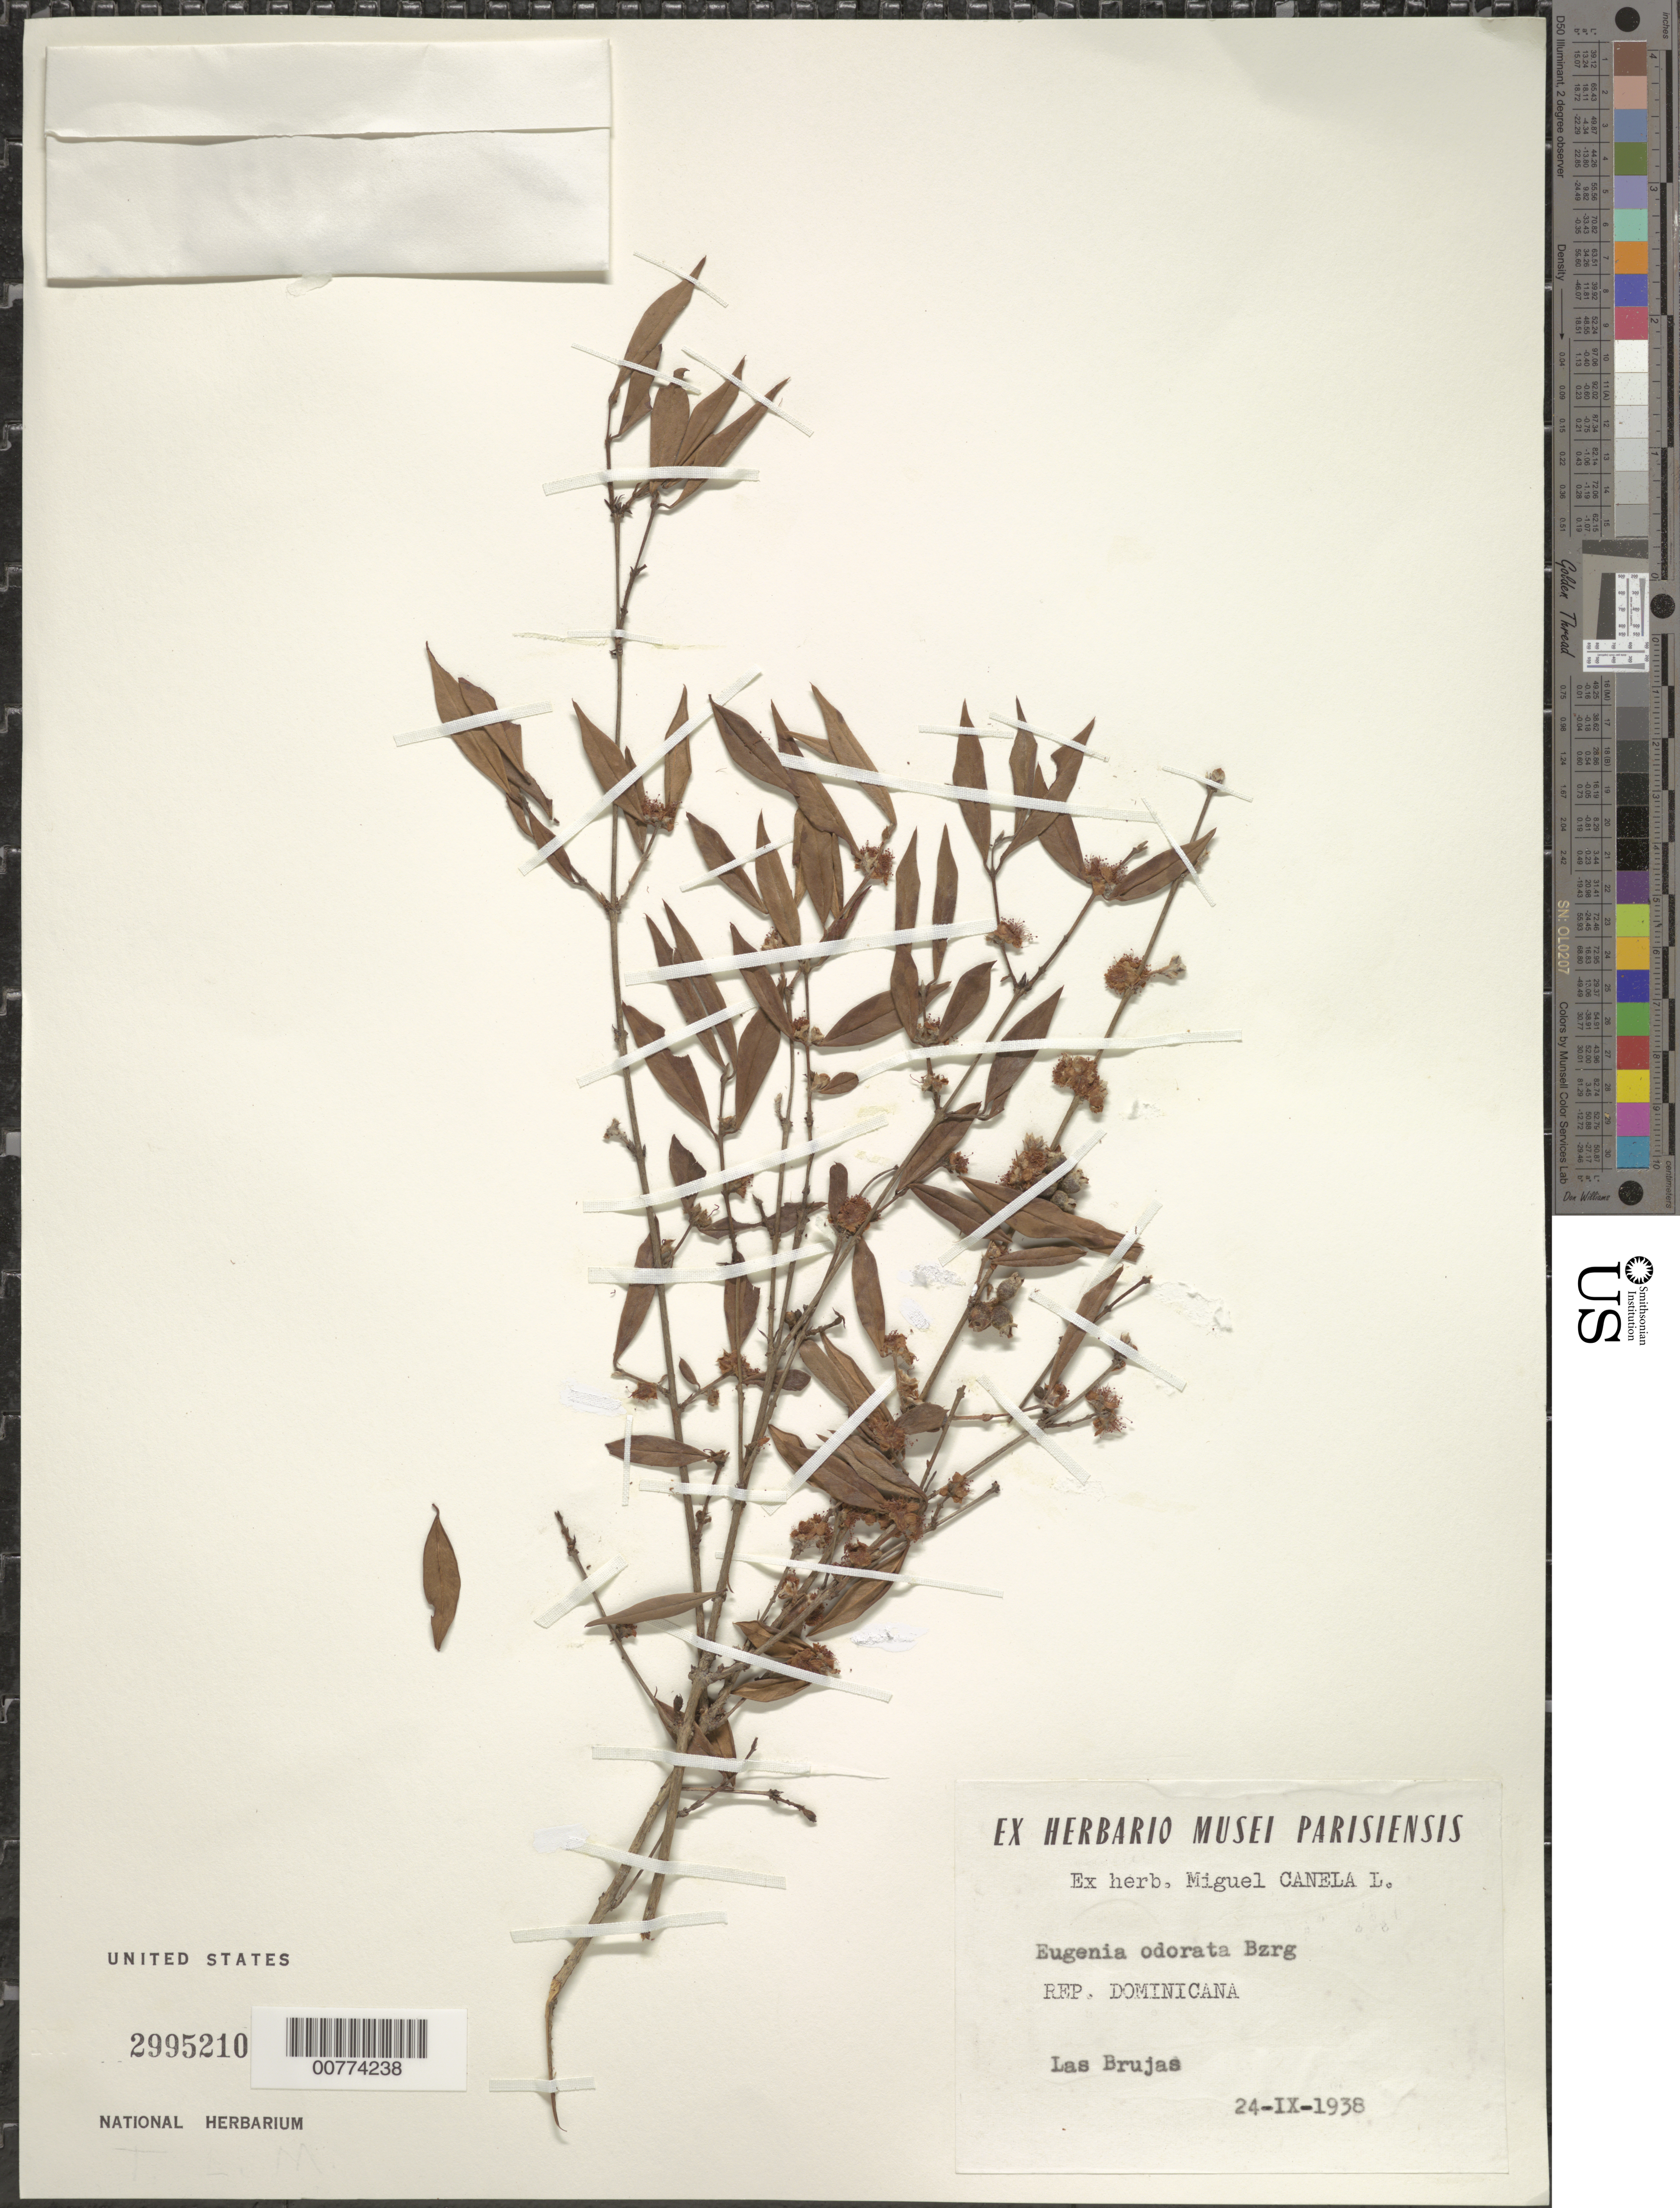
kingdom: Plantae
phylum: Tracheophyta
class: Magnoliopsida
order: Myrtales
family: Myrtaceae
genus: Eugenia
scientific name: Eugenia isabeliana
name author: Kiaersk.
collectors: M. Canela Lazaro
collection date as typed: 24 Sep 1938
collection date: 1938-09-24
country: Dominican Republic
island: Hispaniola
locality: Las Brujas.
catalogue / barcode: US 2995210